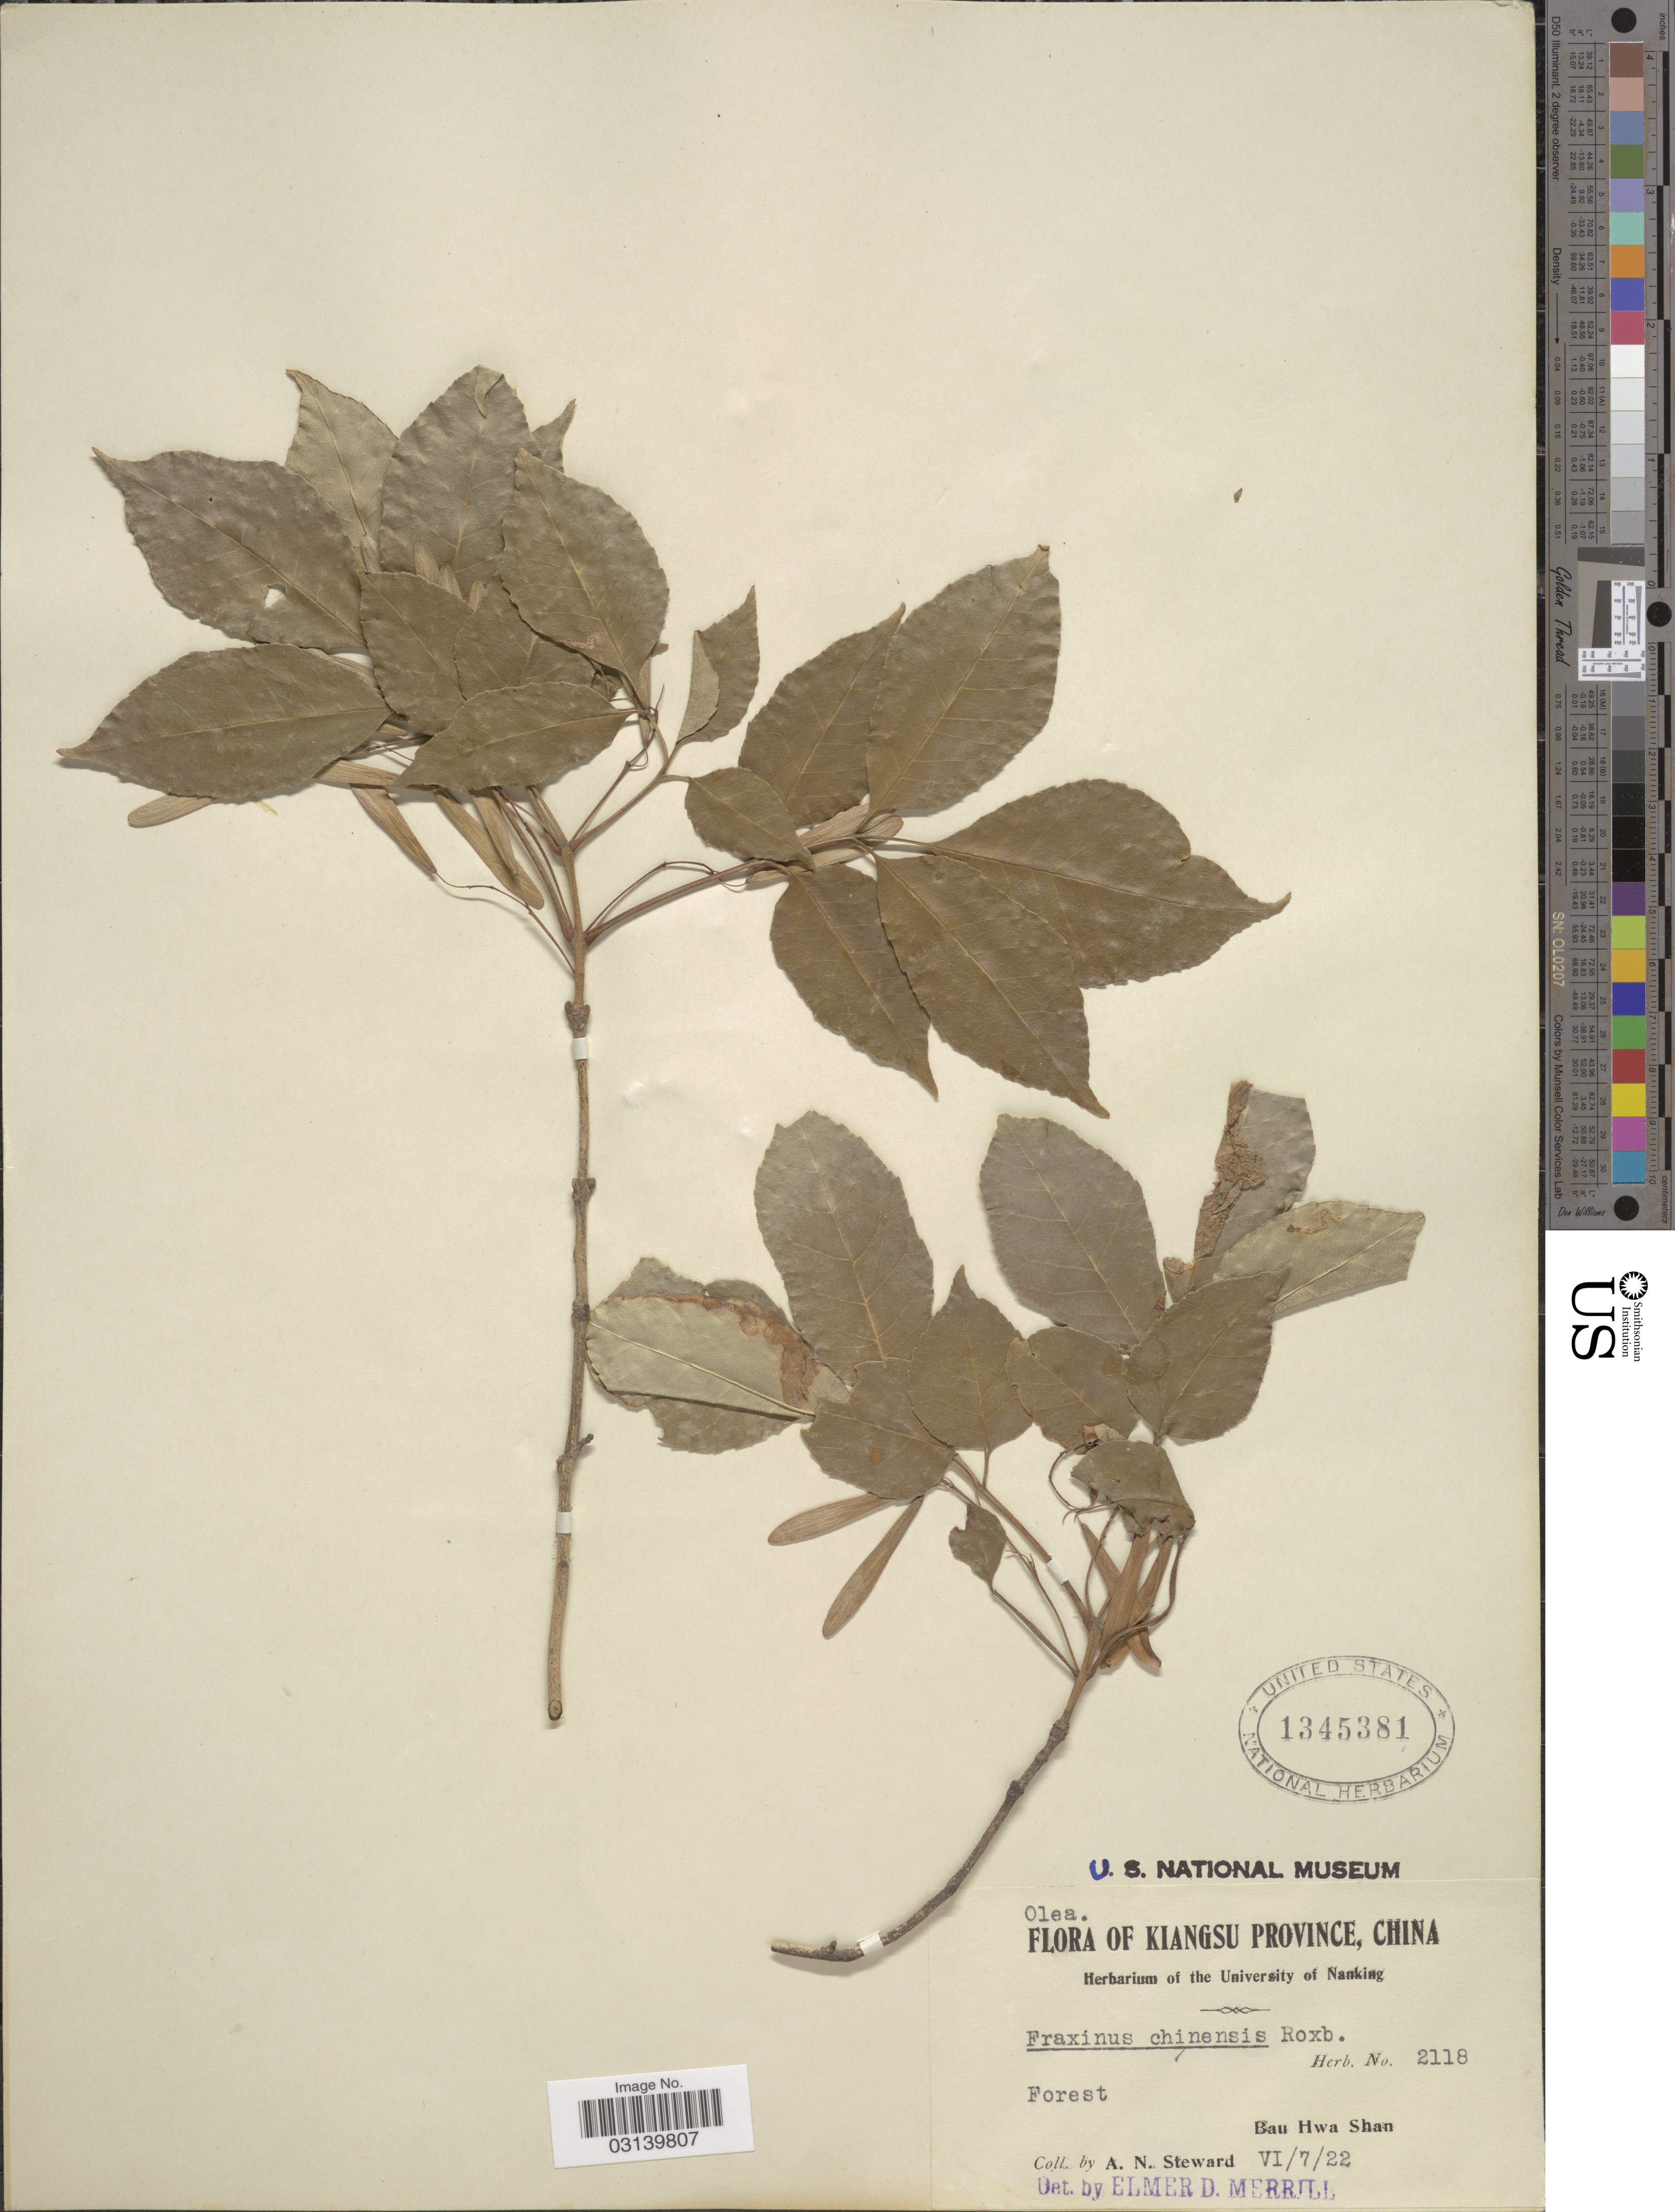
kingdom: Plantae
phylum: Tracheophyta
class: Magnoliopsida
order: Lamiales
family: Oleaceae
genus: Fraxinus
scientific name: Fraxinus chinensis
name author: Roxb.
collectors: A. N. Steward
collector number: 2118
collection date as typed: Transcribed d/m/y: 7/6/22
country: China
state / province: Jiangsu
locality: Kiangsu Province. Bau Hwa Shan.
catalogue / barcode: US 1345381